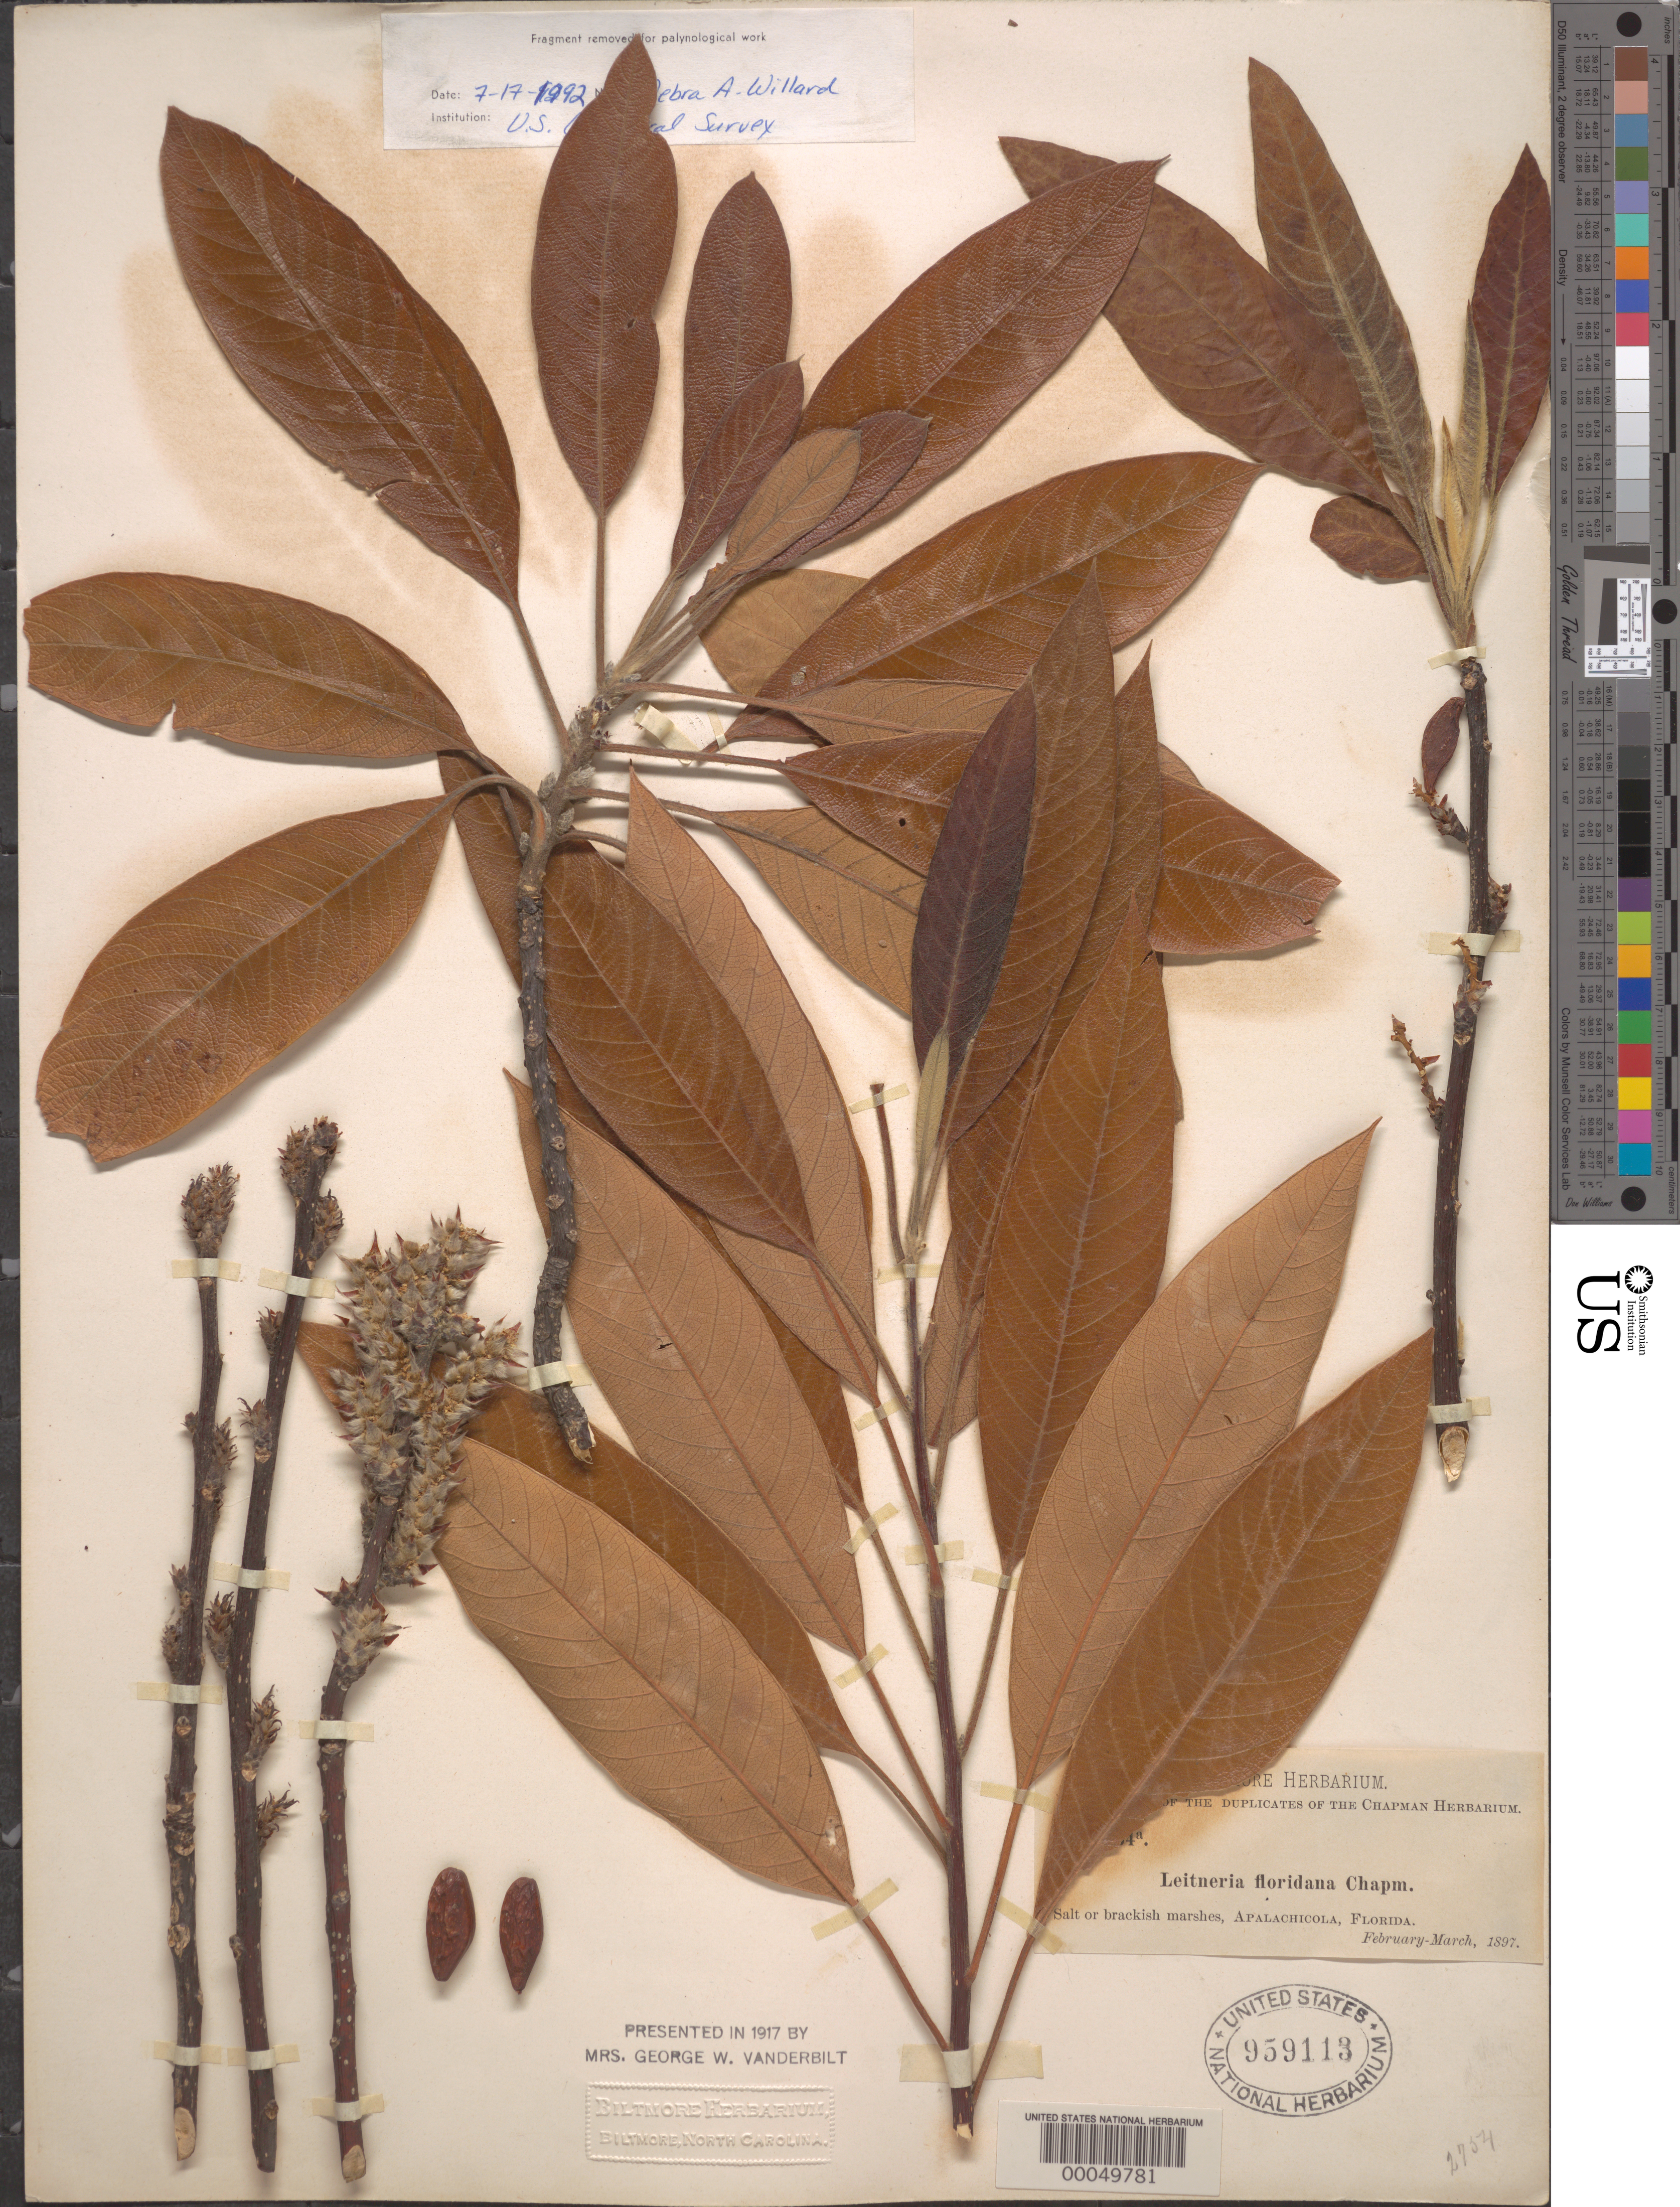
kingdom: Plantae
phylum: Tracheophyta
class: Magnoliopsida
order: Sapindales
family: Simaroubaceae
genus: Leitneria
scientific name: Leitneria floridana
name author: Chapm.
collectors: A. Chapman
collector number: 2754a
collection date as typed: Feb 1897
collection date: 1897-02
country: United States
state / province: Florida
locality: Apalachicola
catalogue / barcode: US 959113